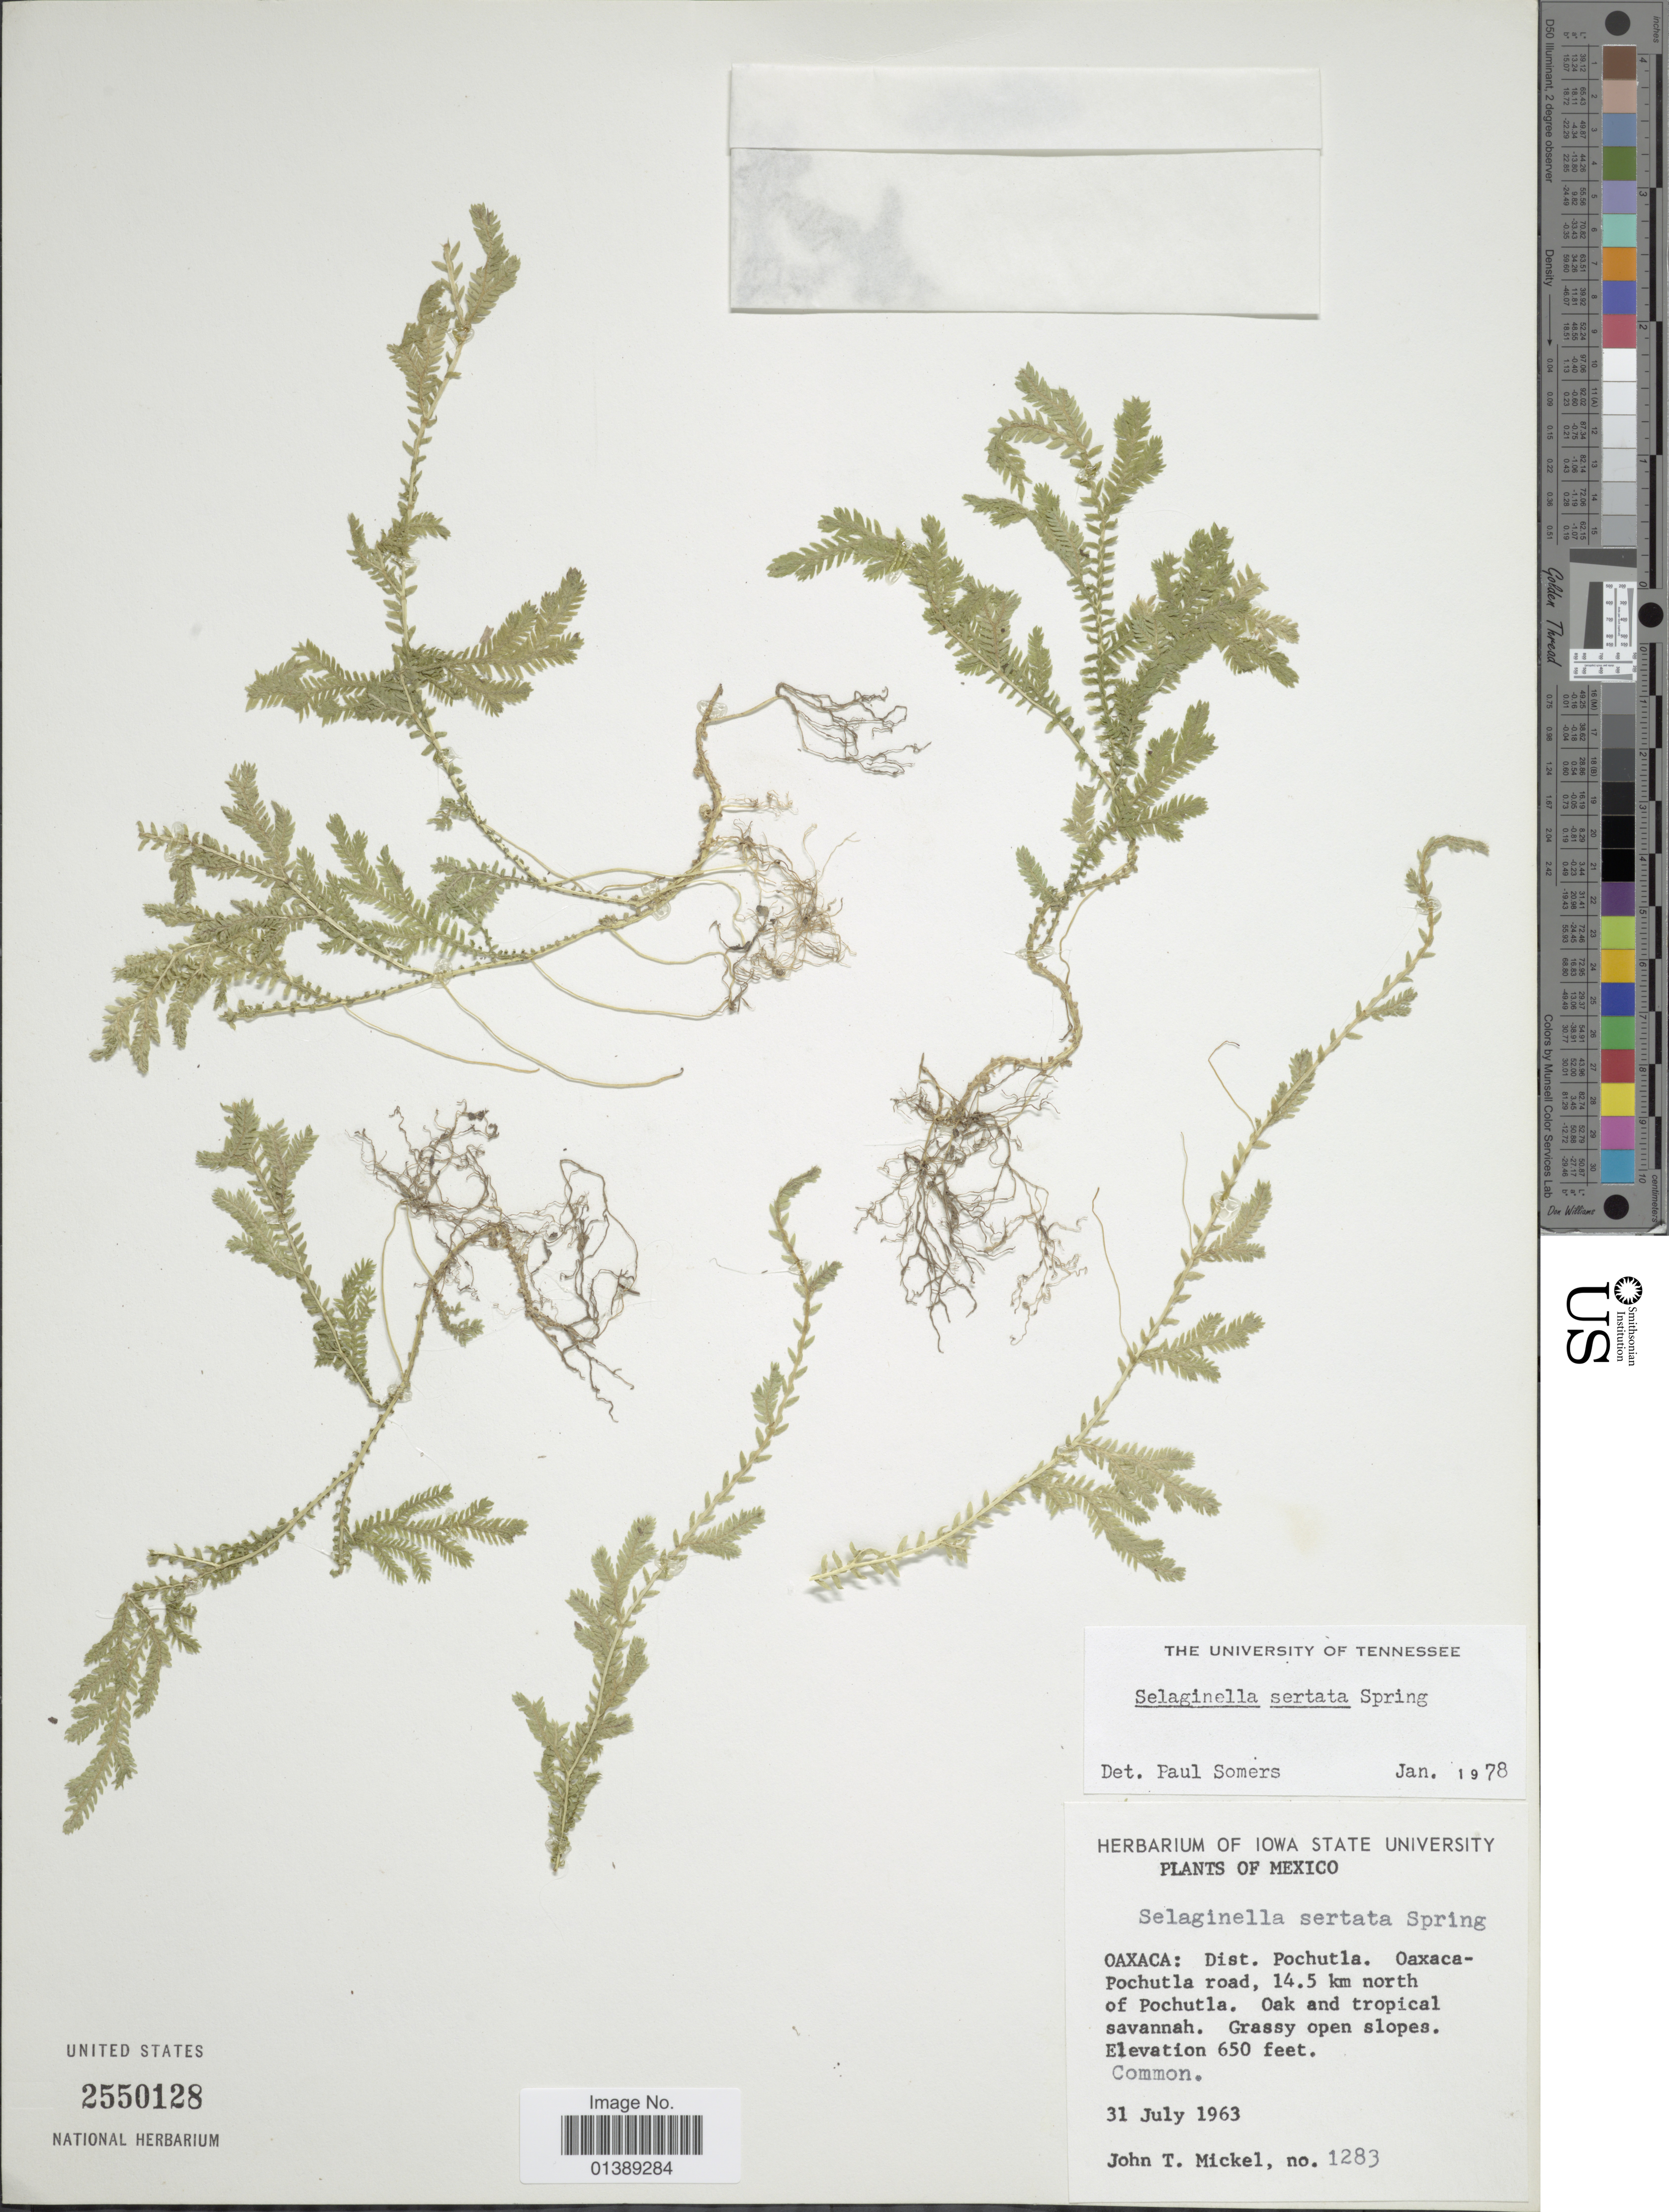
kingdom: Plantae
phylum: Tracheophyta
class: Lycopodiopsida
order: Selaginellales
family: Selaginellaceae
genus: Selaginella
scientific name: Selaginella sertata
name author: Spring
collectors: J. T. Mickel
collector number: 1283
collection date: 1963-07-31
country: Mexico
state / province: Oaxaca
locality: Dist Pochutla. Oaxaca-Pochutla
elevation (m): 198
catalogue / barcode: US 25501